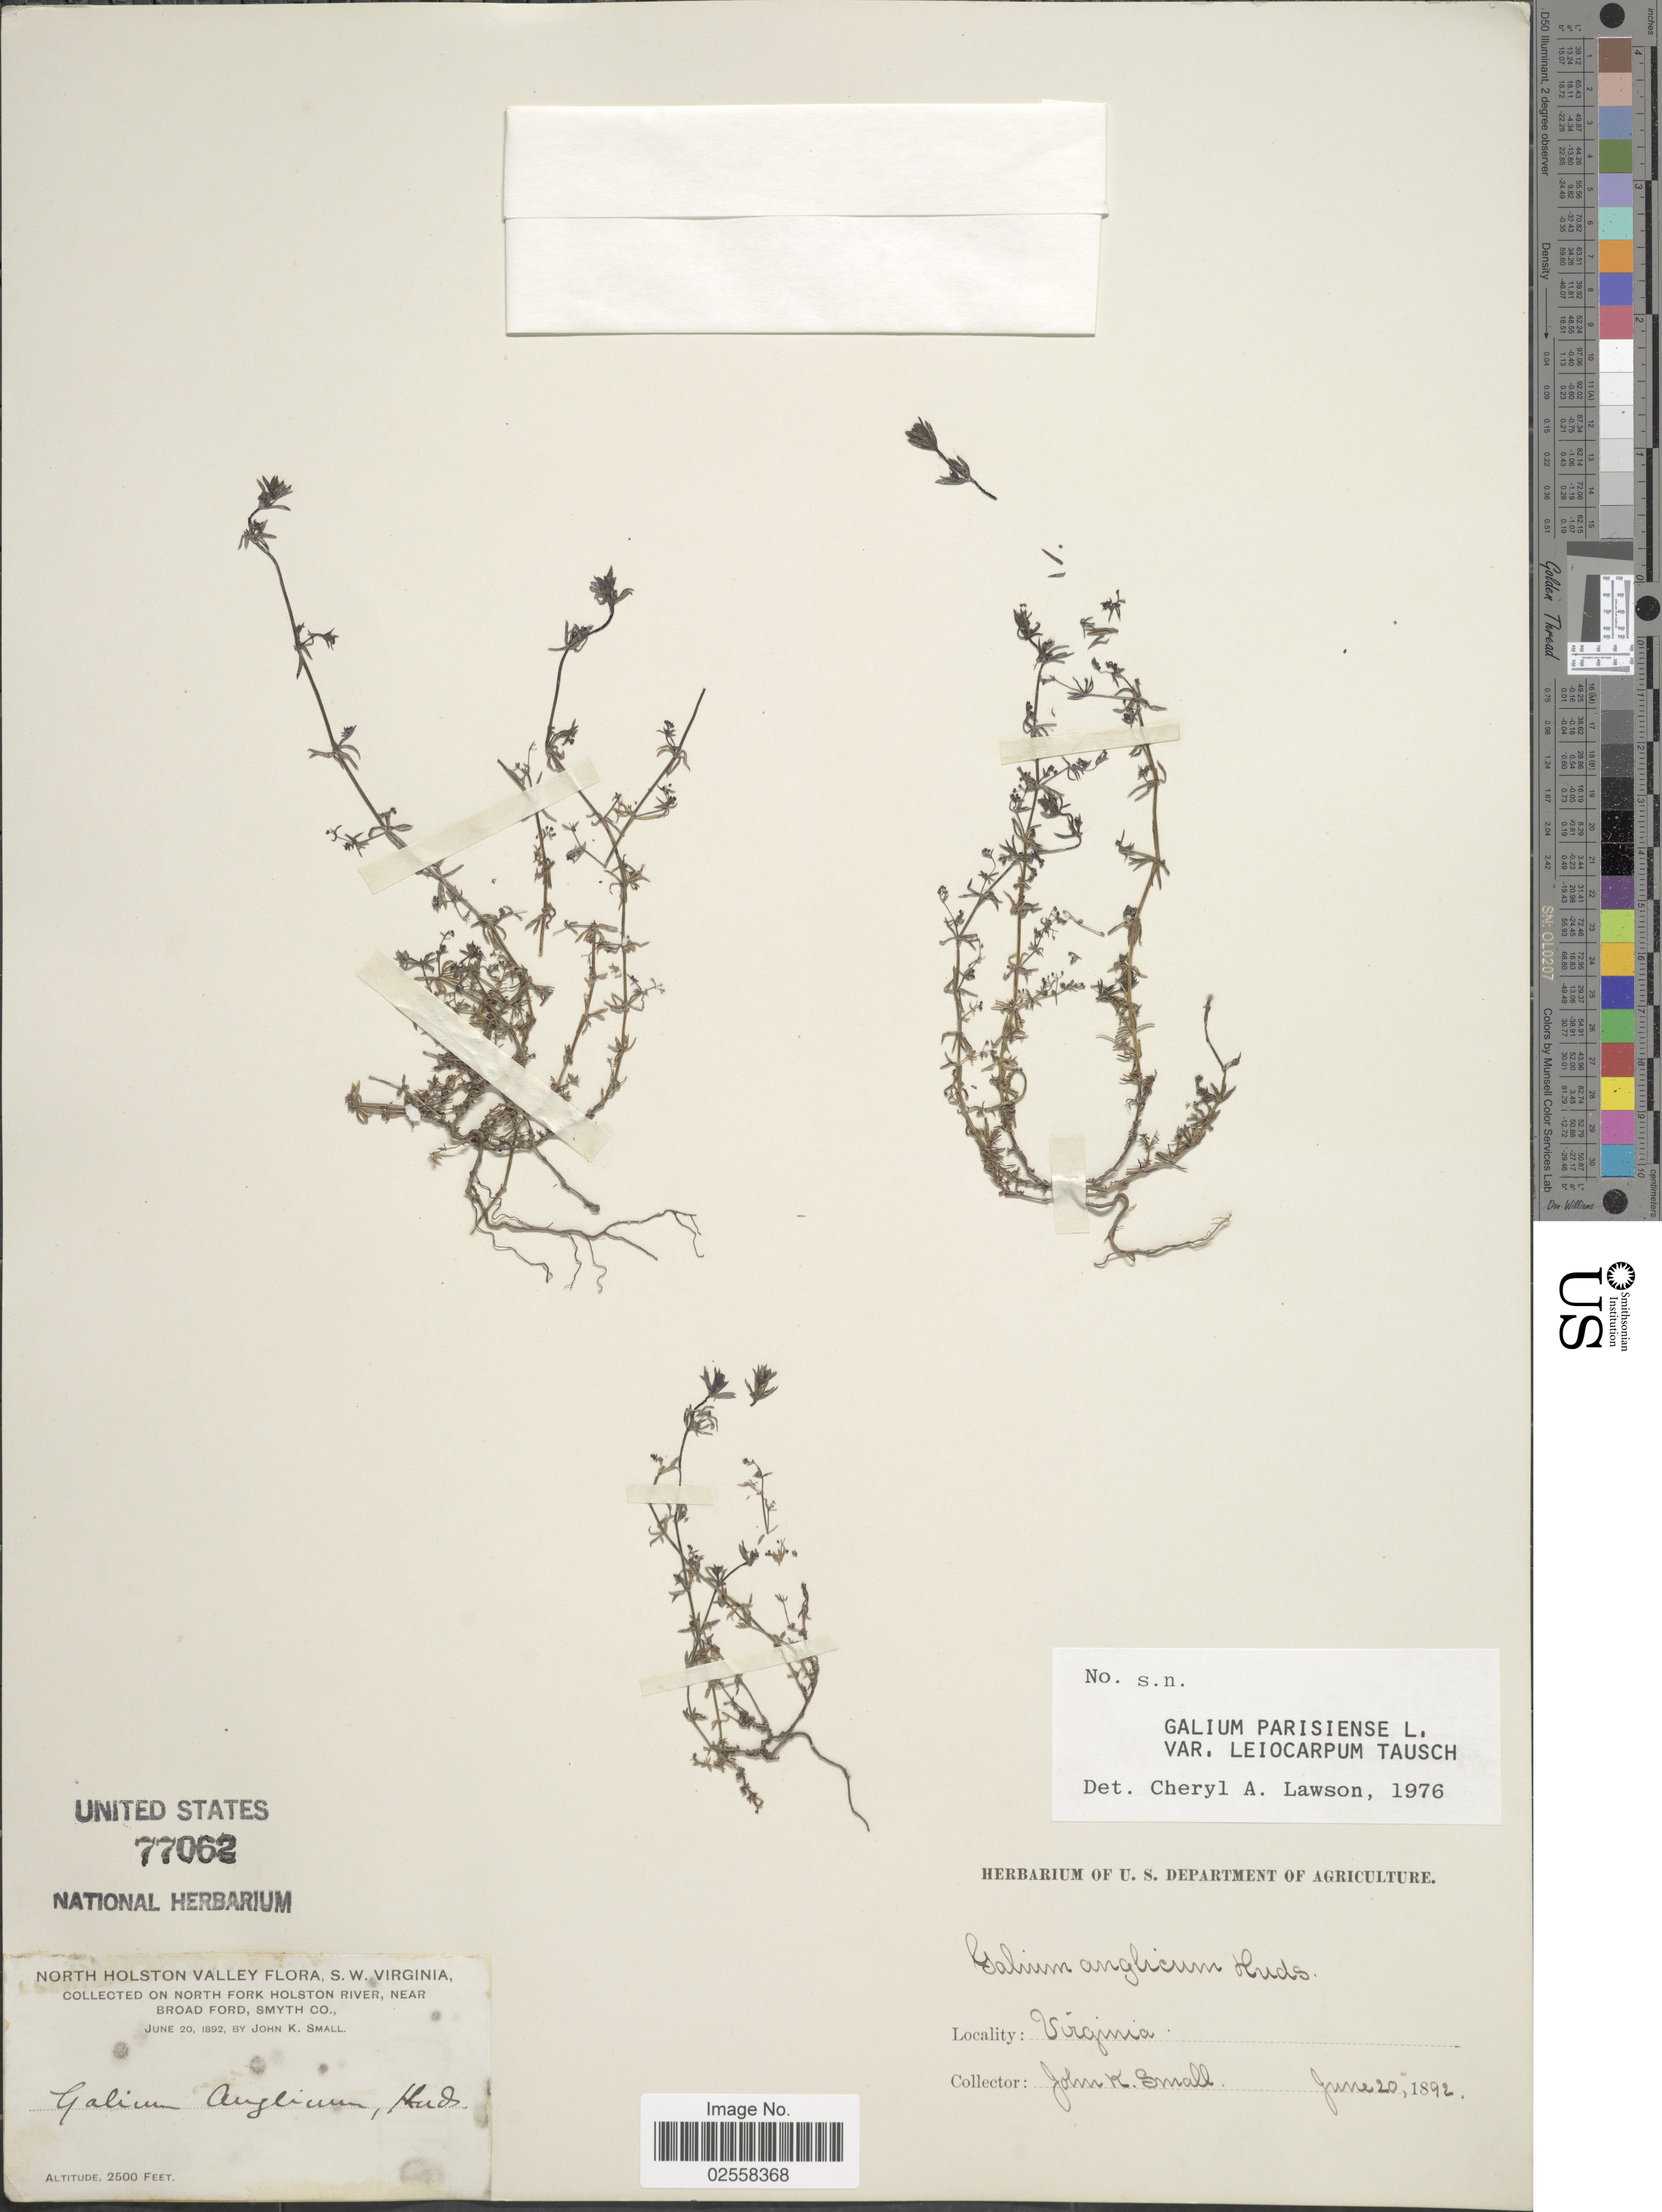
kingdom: Plantae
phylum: Tracheophyta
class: Magnoliopsida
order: Gentianales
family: Rubiaceae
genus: Galium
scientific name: Galium parisiense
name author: L.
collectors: J. K. Small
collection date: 1892-06-20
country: United States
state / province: Virginia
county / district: Smyth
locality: North Holston Valley, S.W. Virginia, north Fork Holston River, near Broad Ford, Smyth Co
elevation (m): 762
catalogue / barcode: US 77062